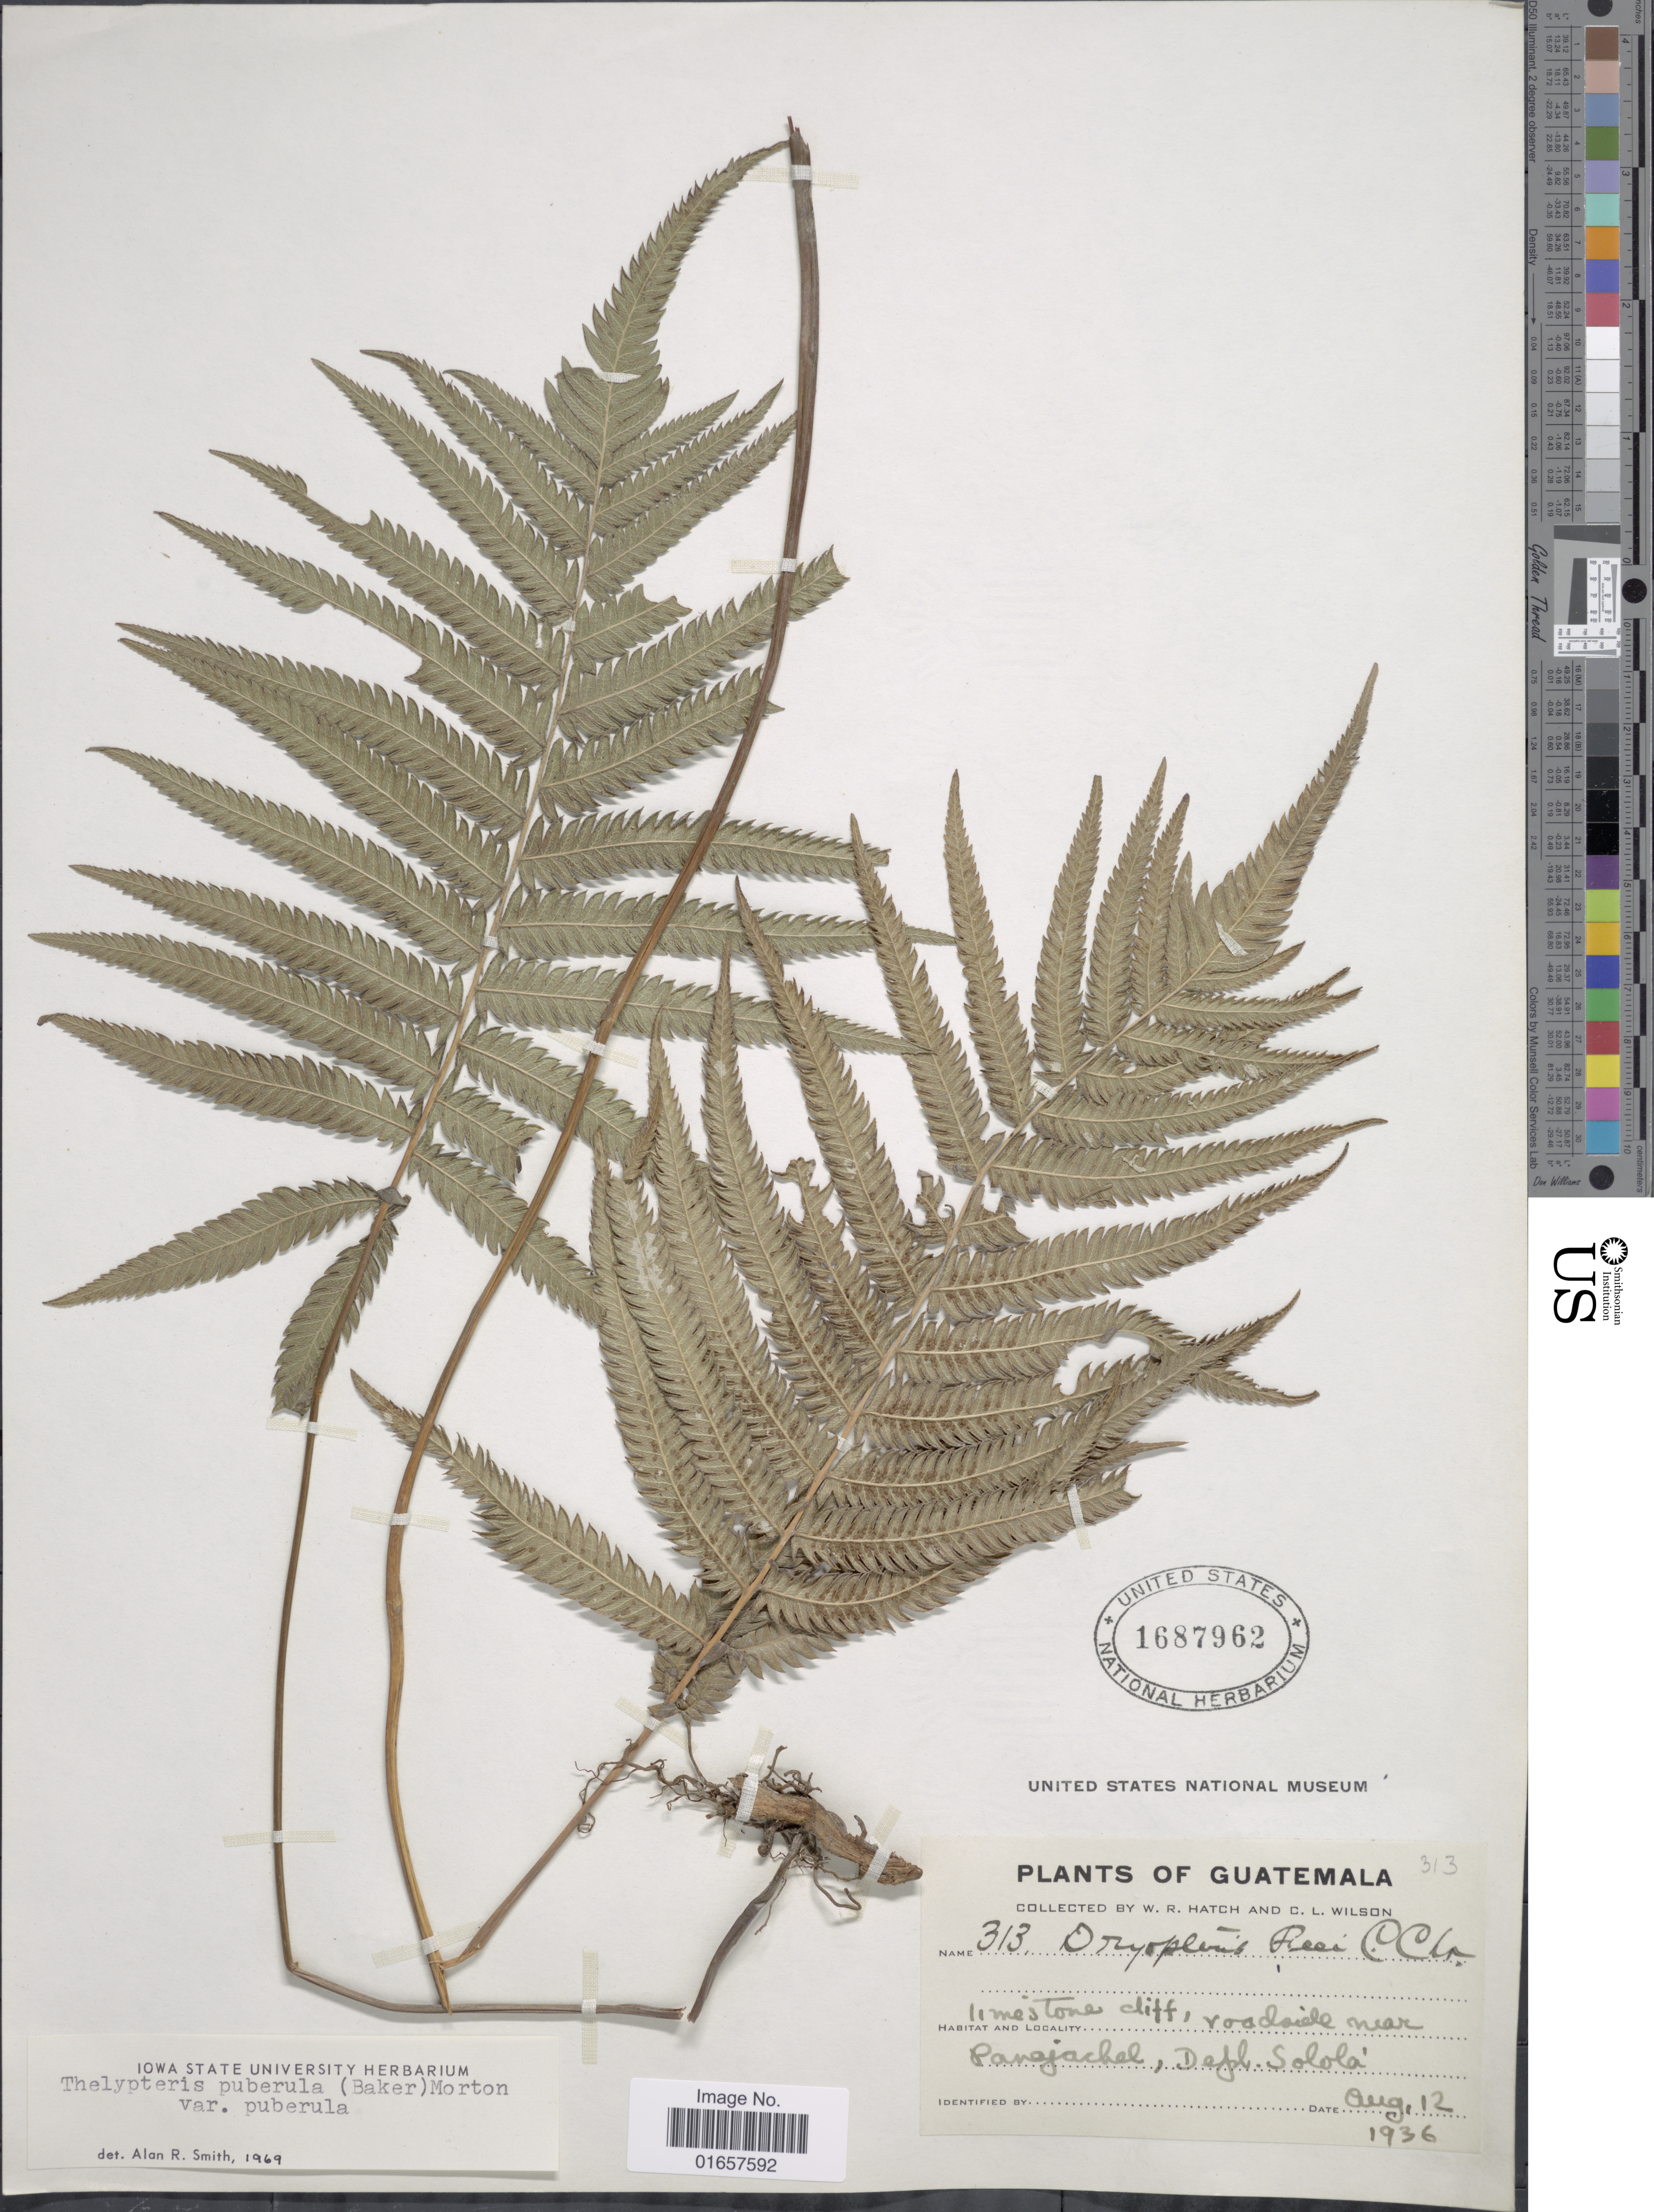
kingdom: Plantae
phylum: Tracheophyta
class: Polypodiopsida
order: Polypodiales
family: Thelypteridaceae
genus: Christella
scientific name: Christella puberula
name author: (Baker) Á. Löve & D. Löve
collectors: W. Hatch & C. L. Wilson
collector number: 313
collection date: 1936-08-12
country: Guatemala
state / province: Sololá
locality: Guatemala, limestone cliff, roadside near Panajachel, Dept. Sololá.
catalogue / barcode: US 1687962